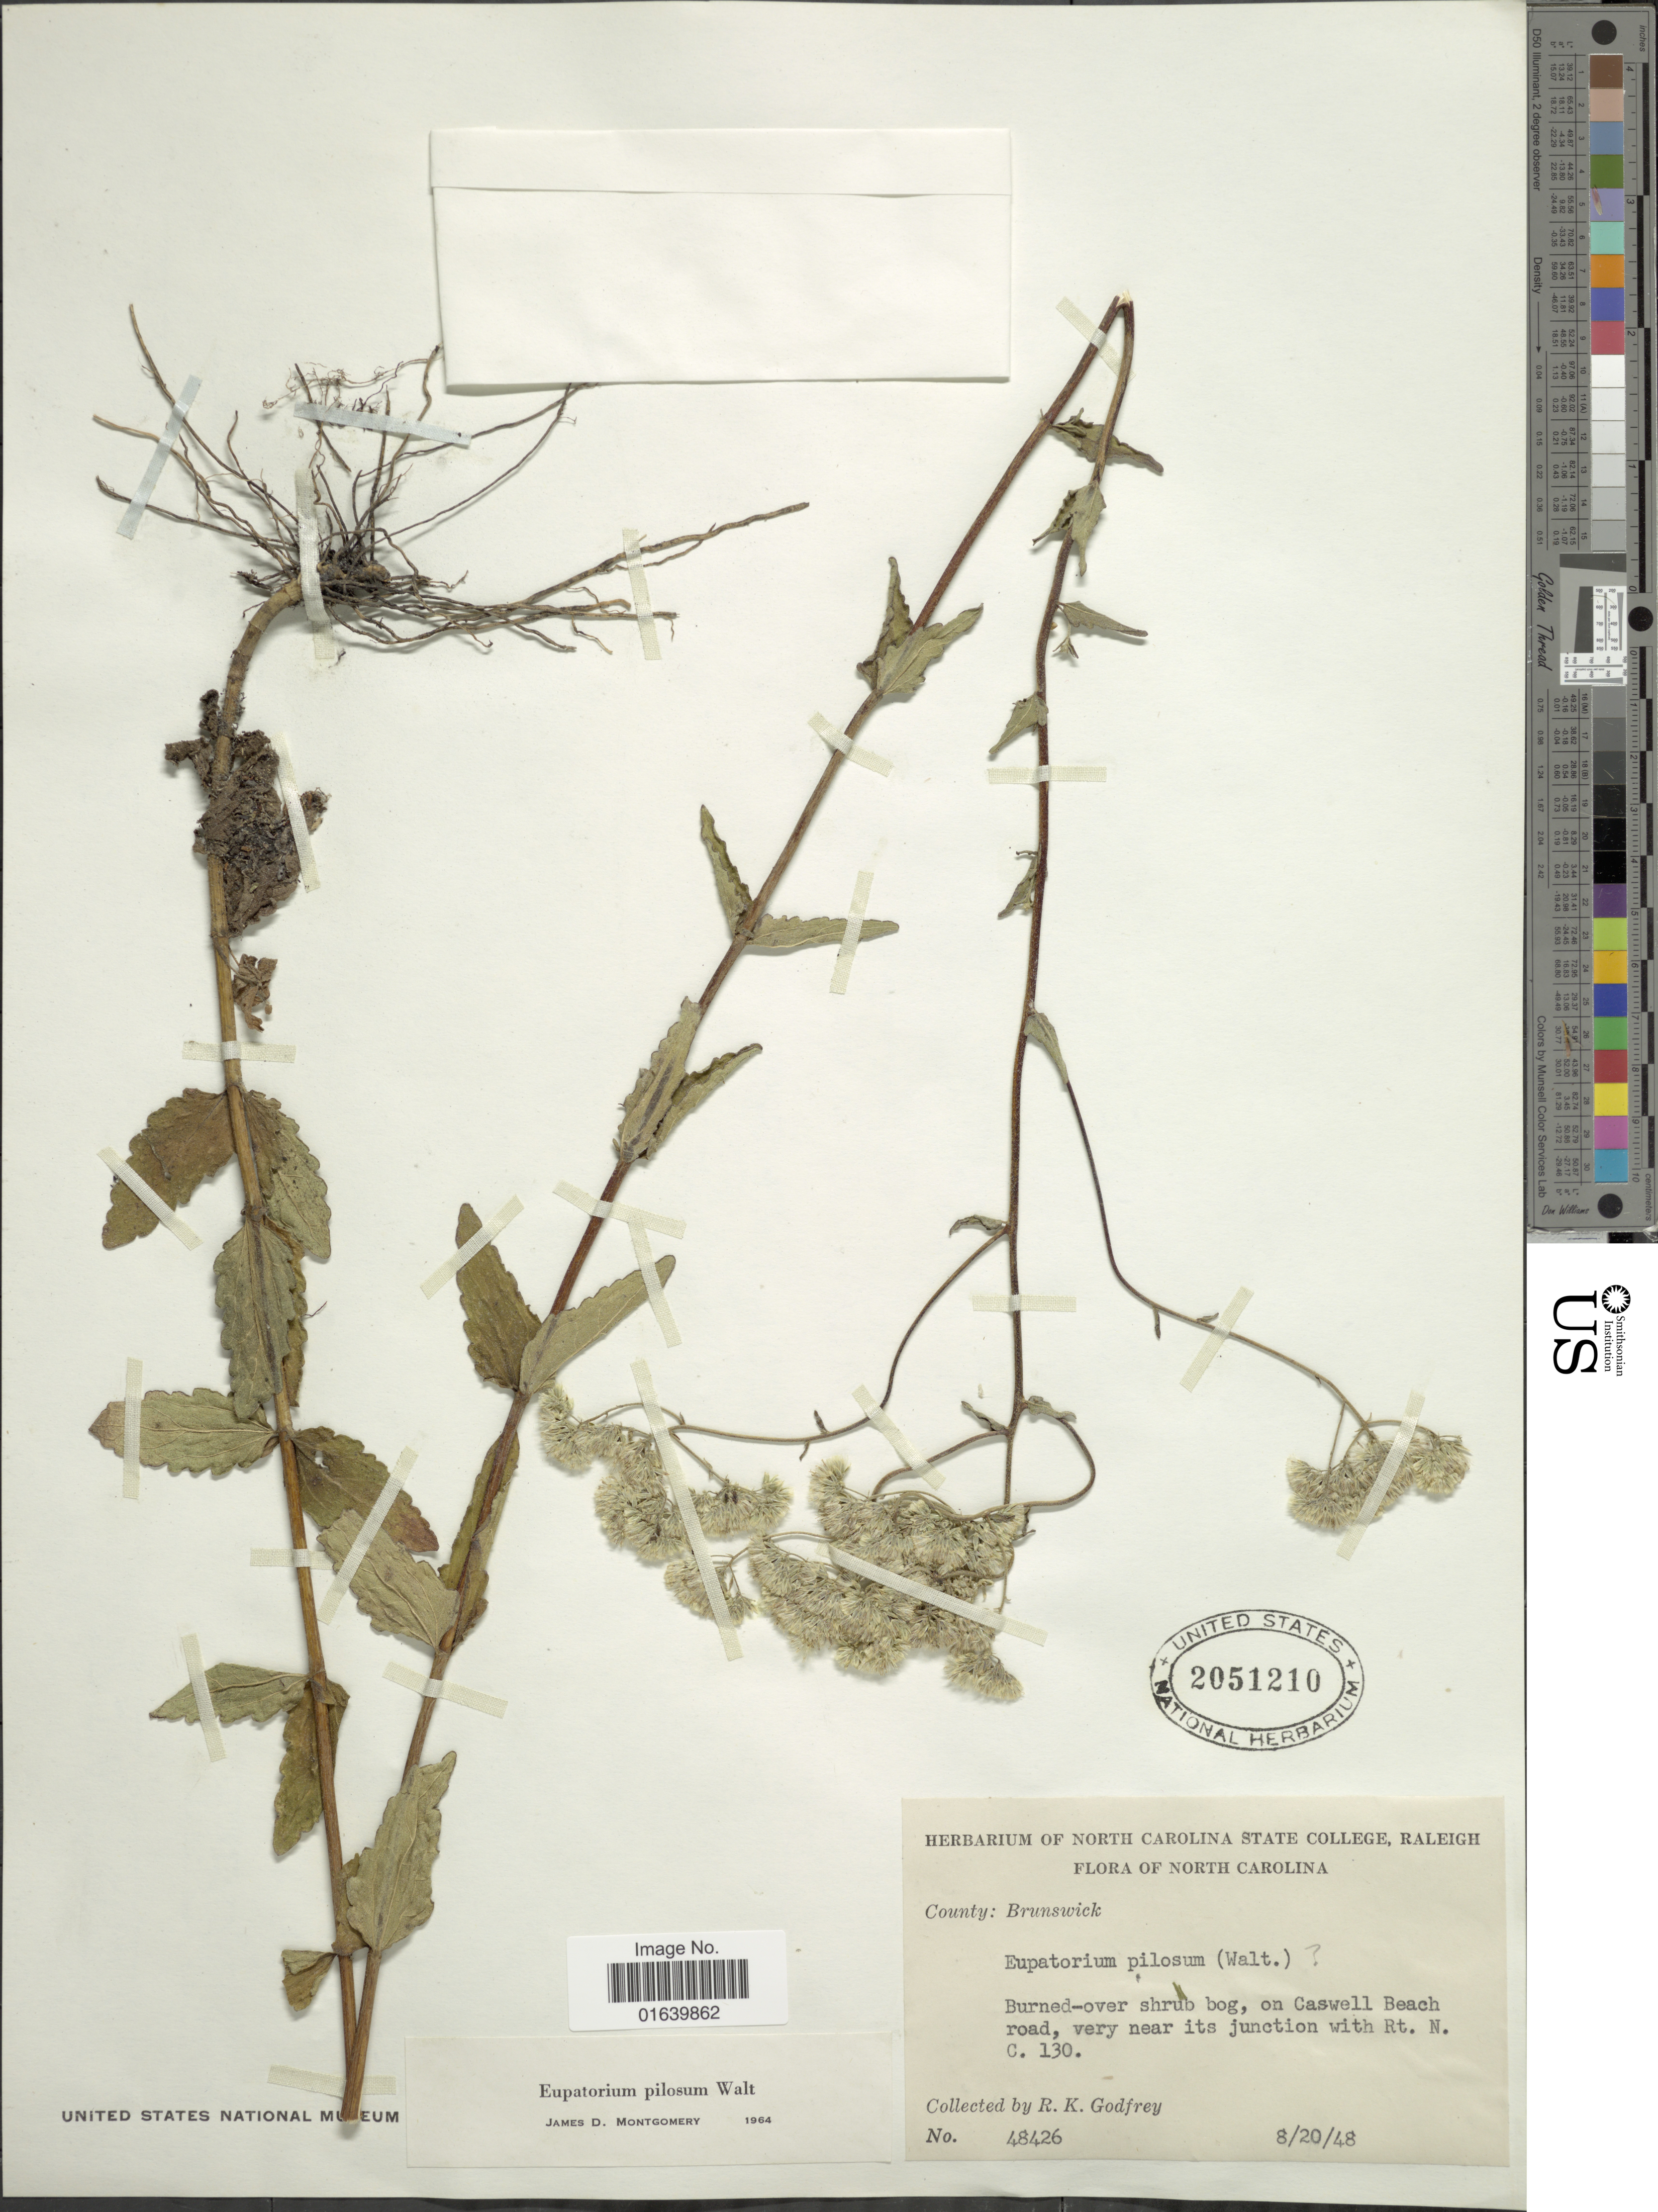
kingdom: Plantae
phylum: Tracheophyta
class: Magnoliopsida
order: Asterales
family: Asteraceae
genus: Eupatorium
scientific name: Eupatorium pilosum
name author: Walter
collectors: R. K. Godfrey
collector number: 48426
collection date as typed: Transcribed d/m/y: 20/8/48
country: United States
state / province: North Carolina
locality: North Caraolina, County: Brunswick, on Cashwell Beach road, very near its junction with Rt. N. C. 130.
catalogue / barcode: US 2051210